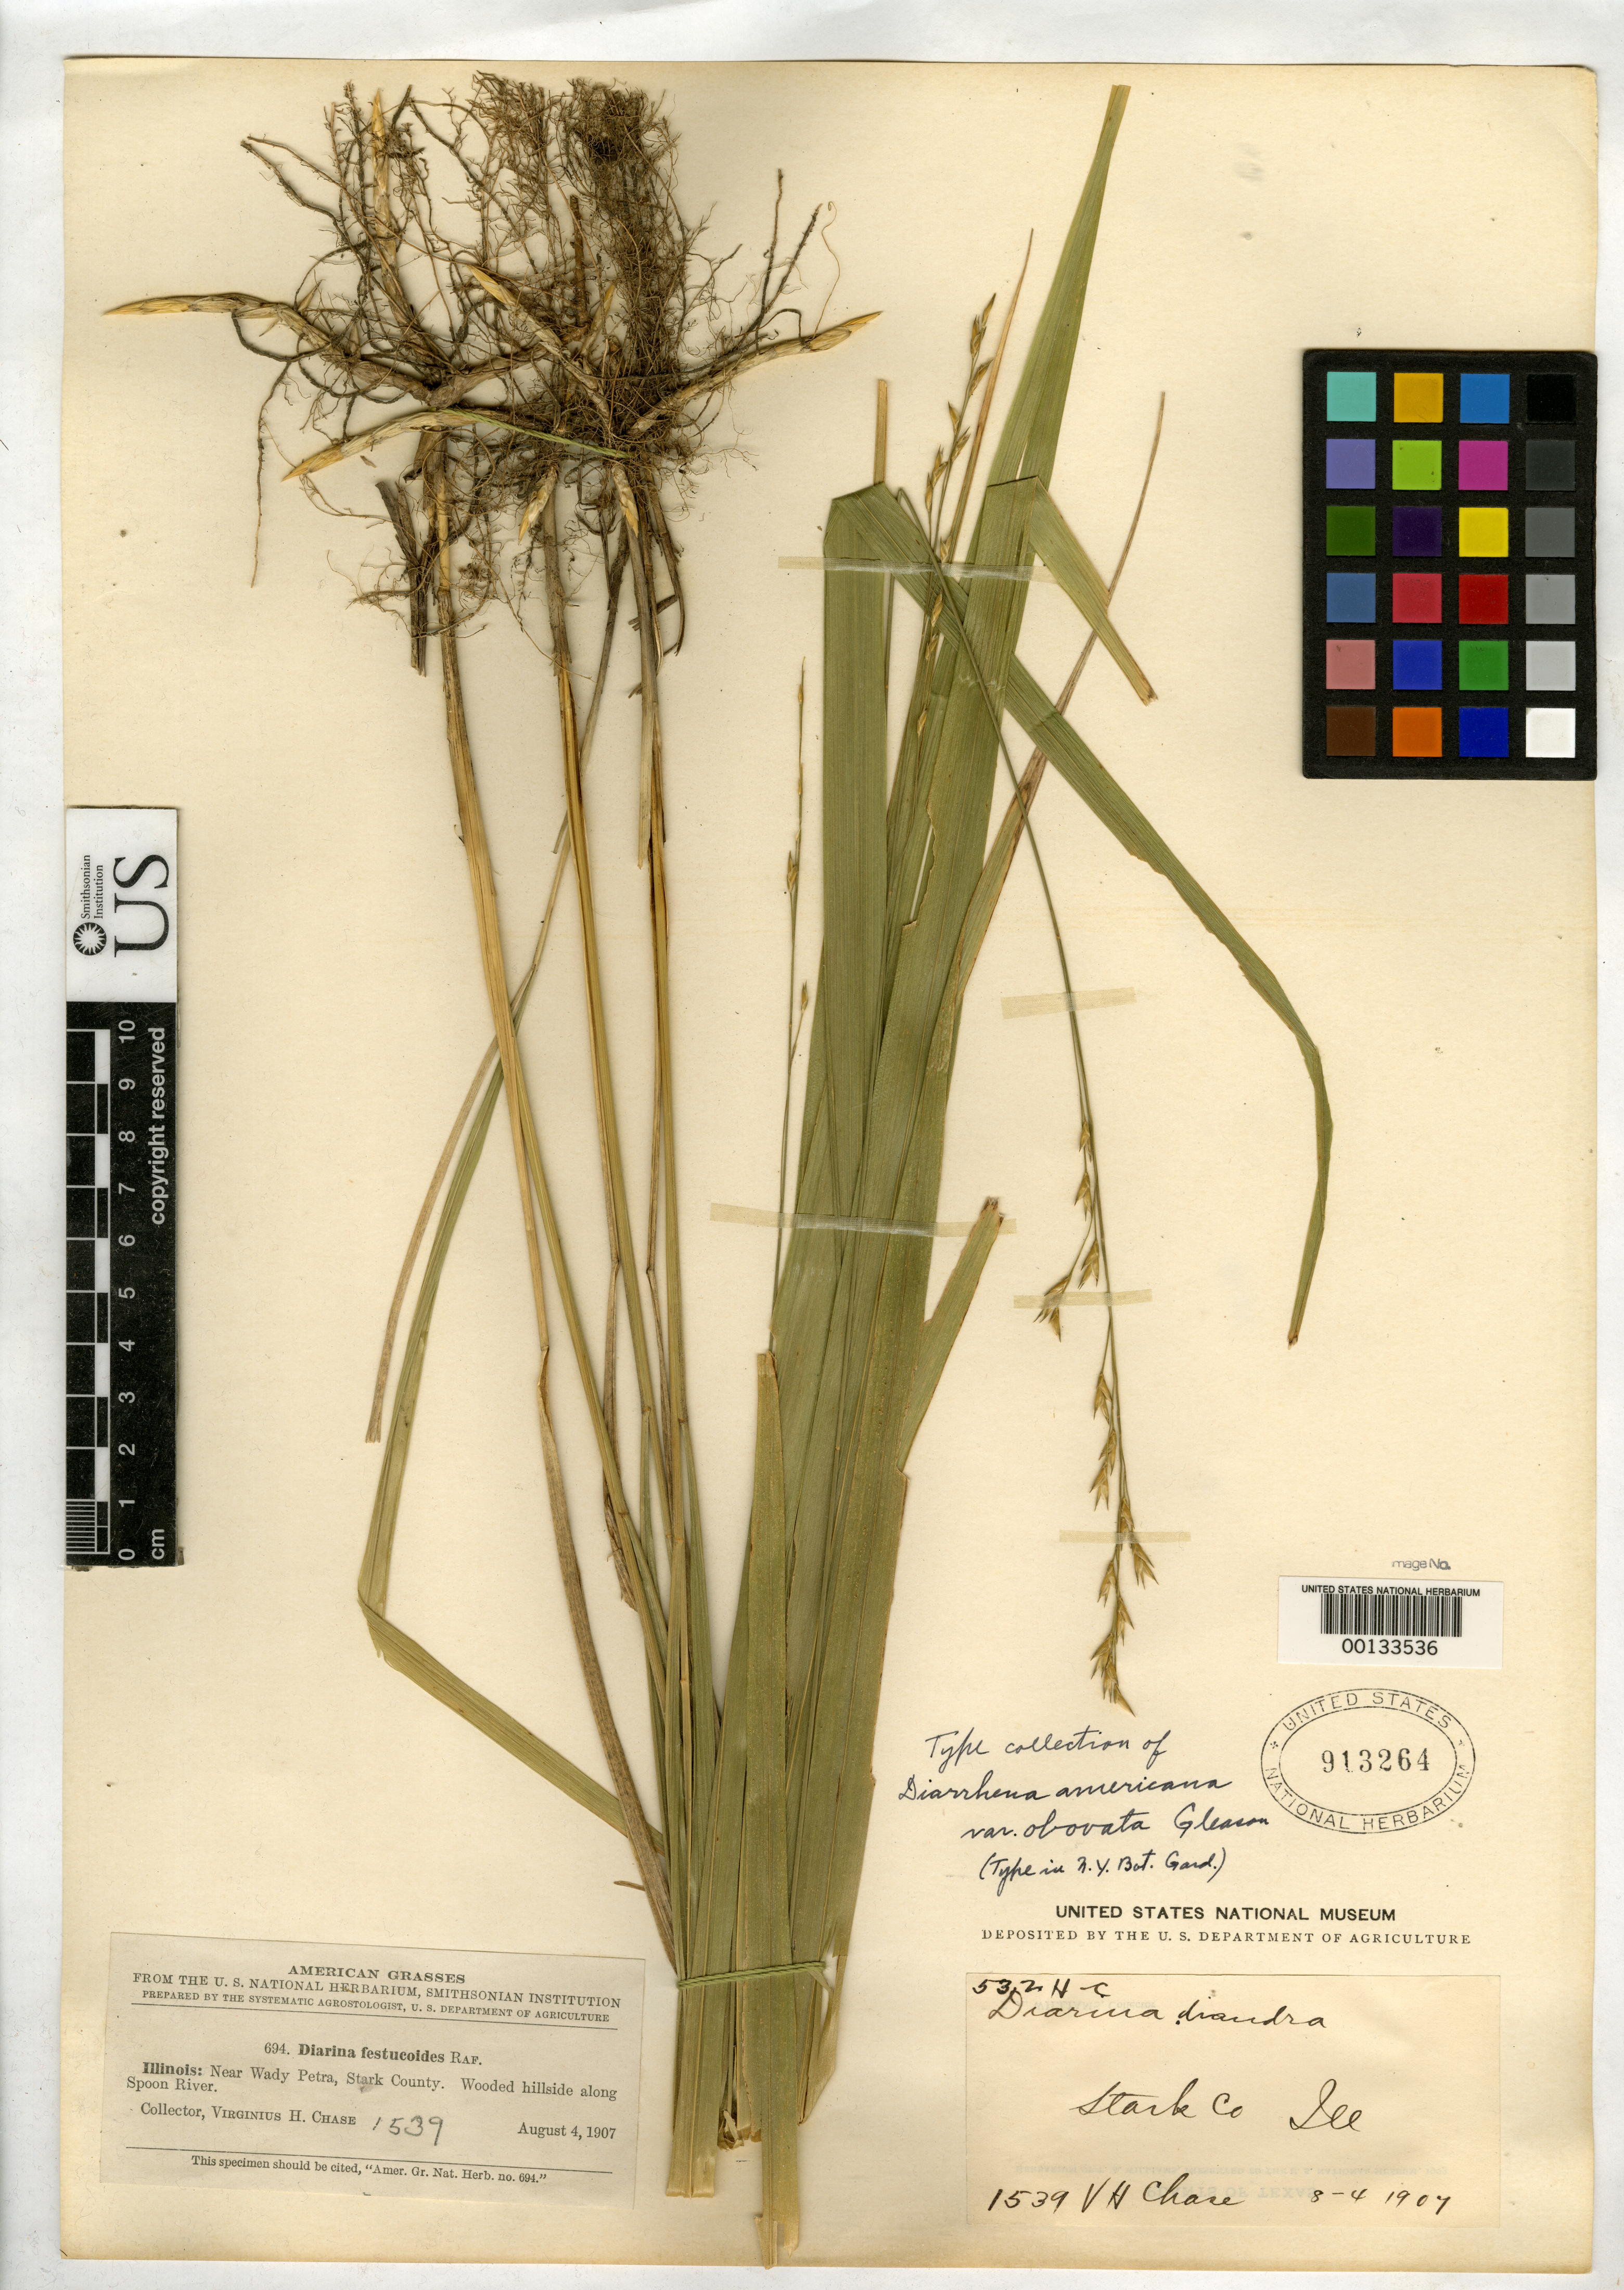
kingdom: Plantae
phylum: Tracheophyta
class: Liliopsida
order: Poales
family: Poaceae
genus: Diarrhena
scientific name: Diarrhena americana var. obovata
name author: Gleason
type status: Isotype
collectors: V. H. Chase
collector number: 1539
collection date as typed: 04 Aug 1907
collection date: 1907-08-04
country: United States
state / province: Illinois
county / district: Stark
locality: Near Wady Petra, along Spoon River.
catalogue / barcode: US 913264